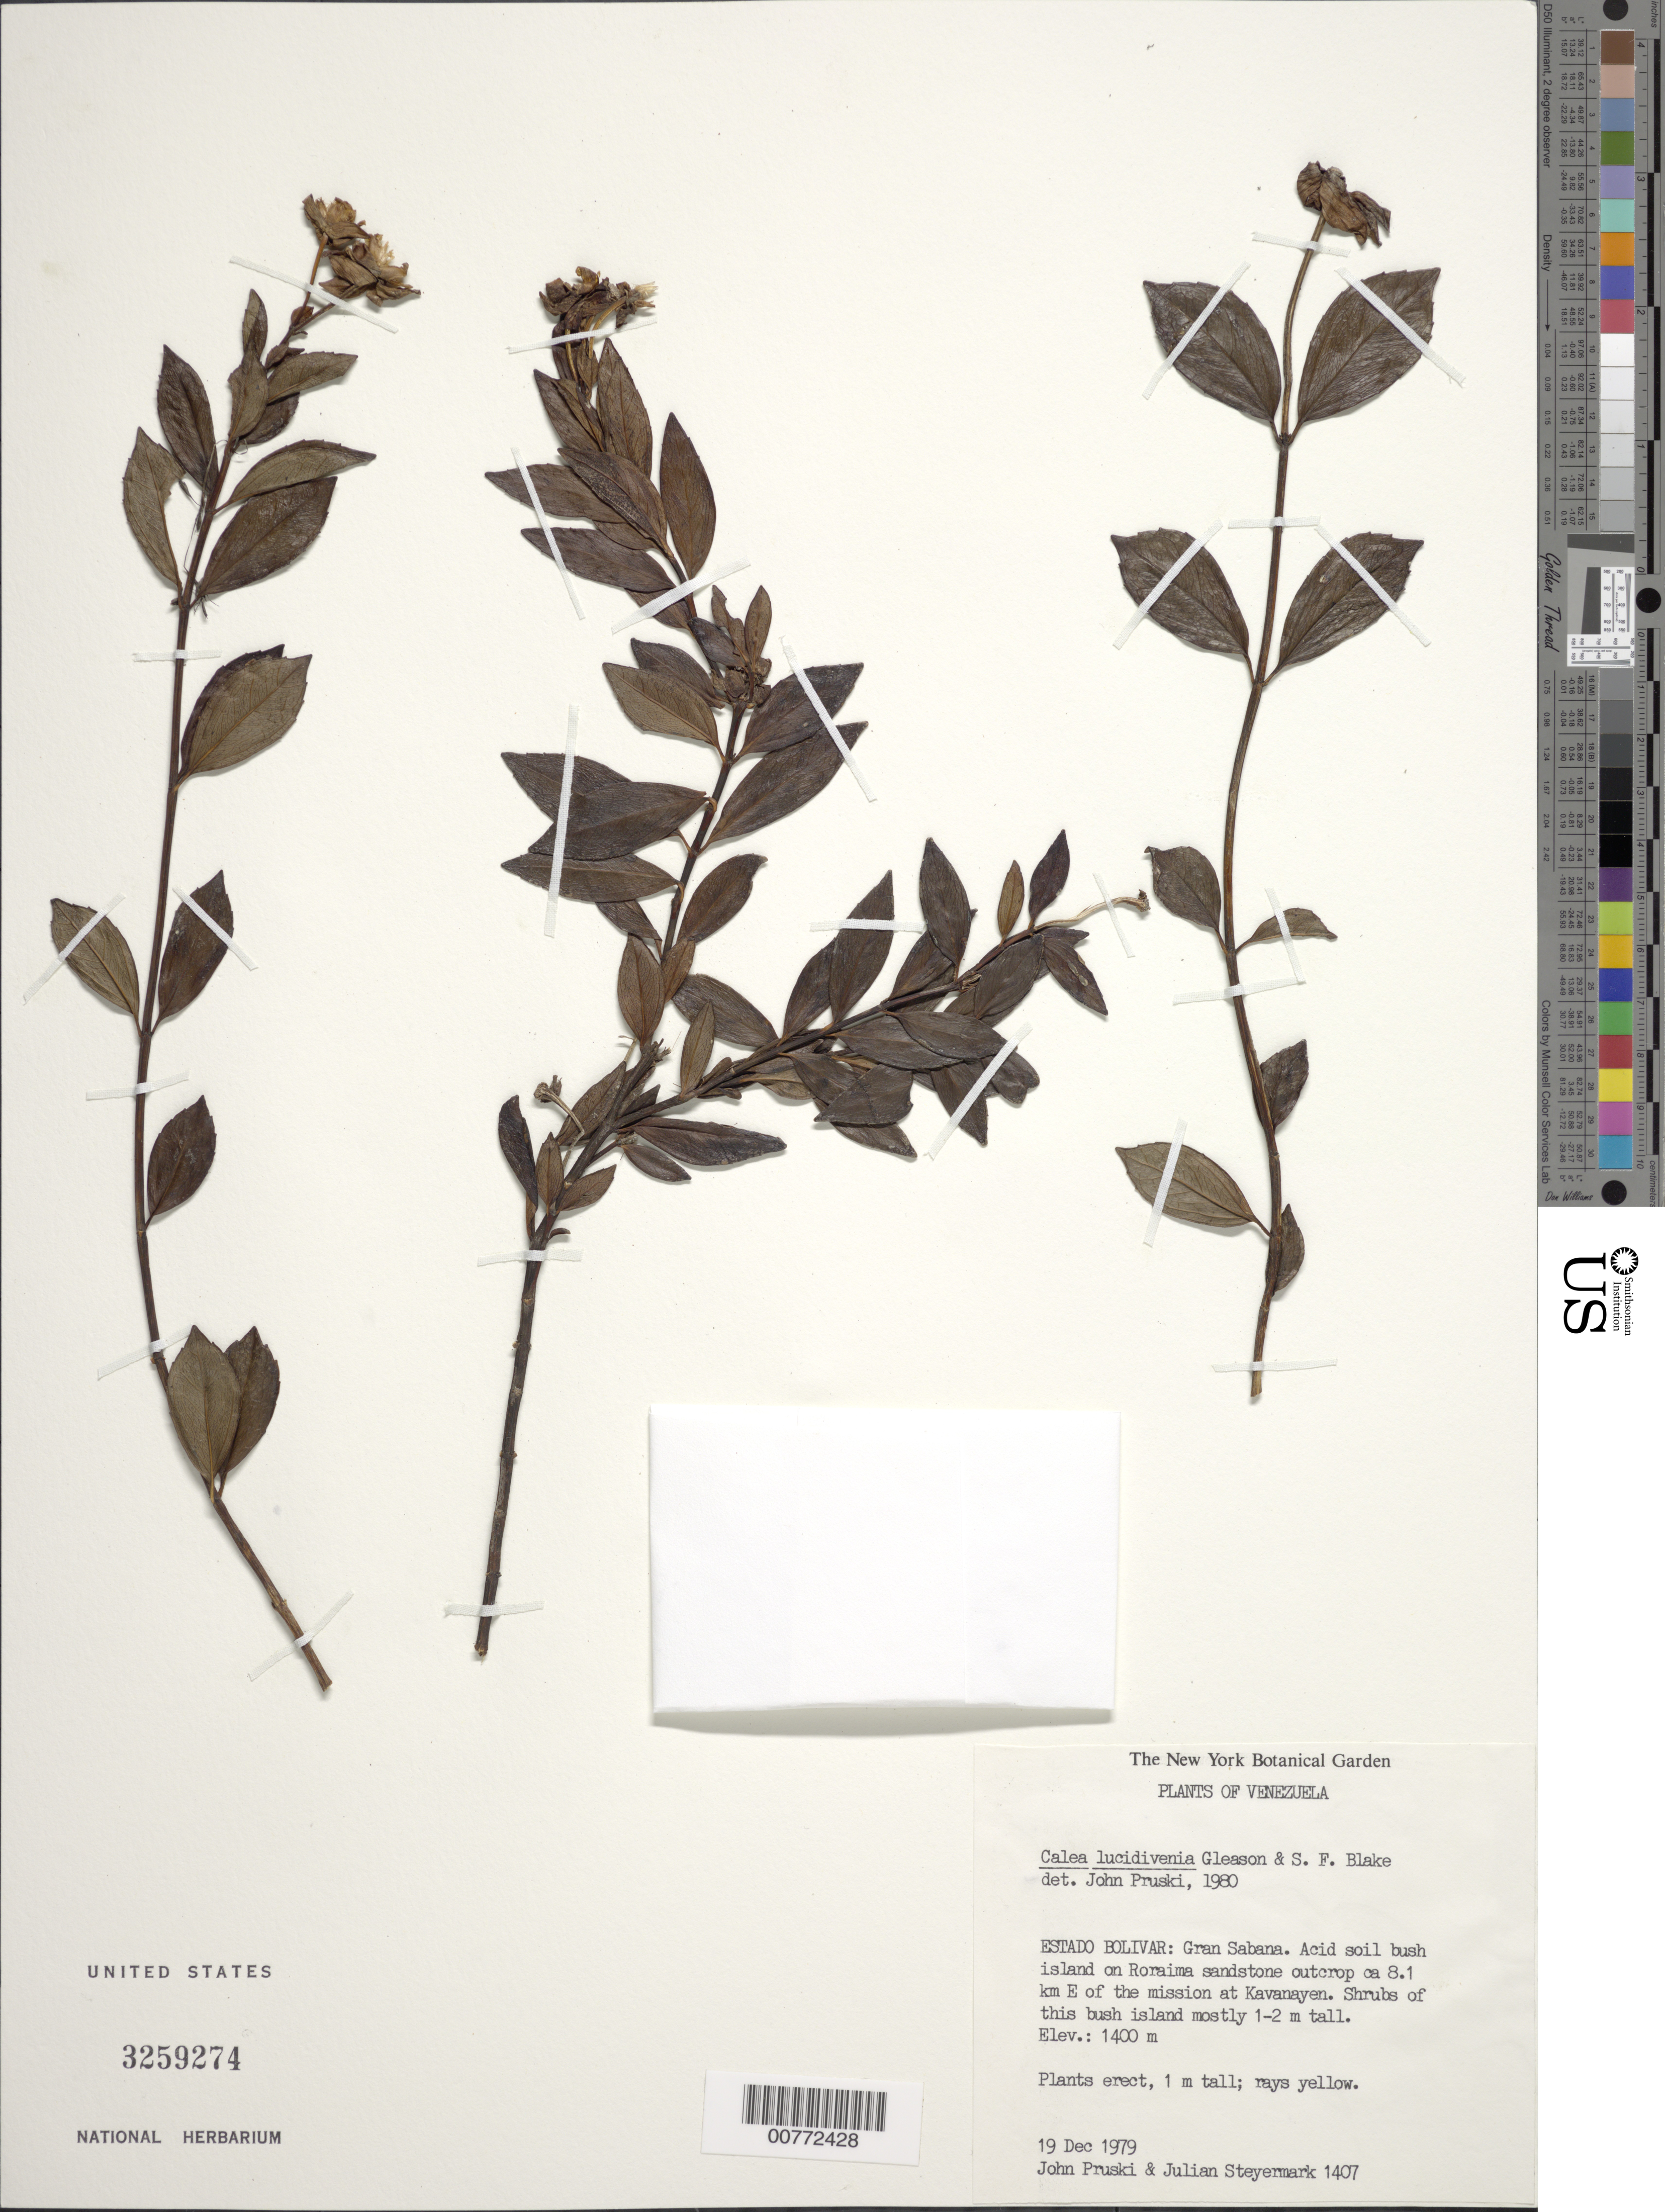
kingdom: Plantae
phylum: Tracheophyta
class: Magnoliopsida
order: Asterales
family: Asteraceae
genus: Calea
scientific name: Calea lucidivenia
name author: Gleason & S.F. Blake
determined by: Pruski, J. F.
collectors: J. F. Pruski & J. Steyermark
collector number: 1407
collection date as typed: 19-Dec-79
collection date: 1979-12-19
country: Venezuela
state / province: Bolívar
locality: Gran Sabana, ca 8.1 km E of mission at Kavanayen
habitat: Acid soil bush island on Roraima sandstone outcrop, shrubs of bush island 1-2 m tall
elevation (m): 1400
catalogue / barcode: US 3259274